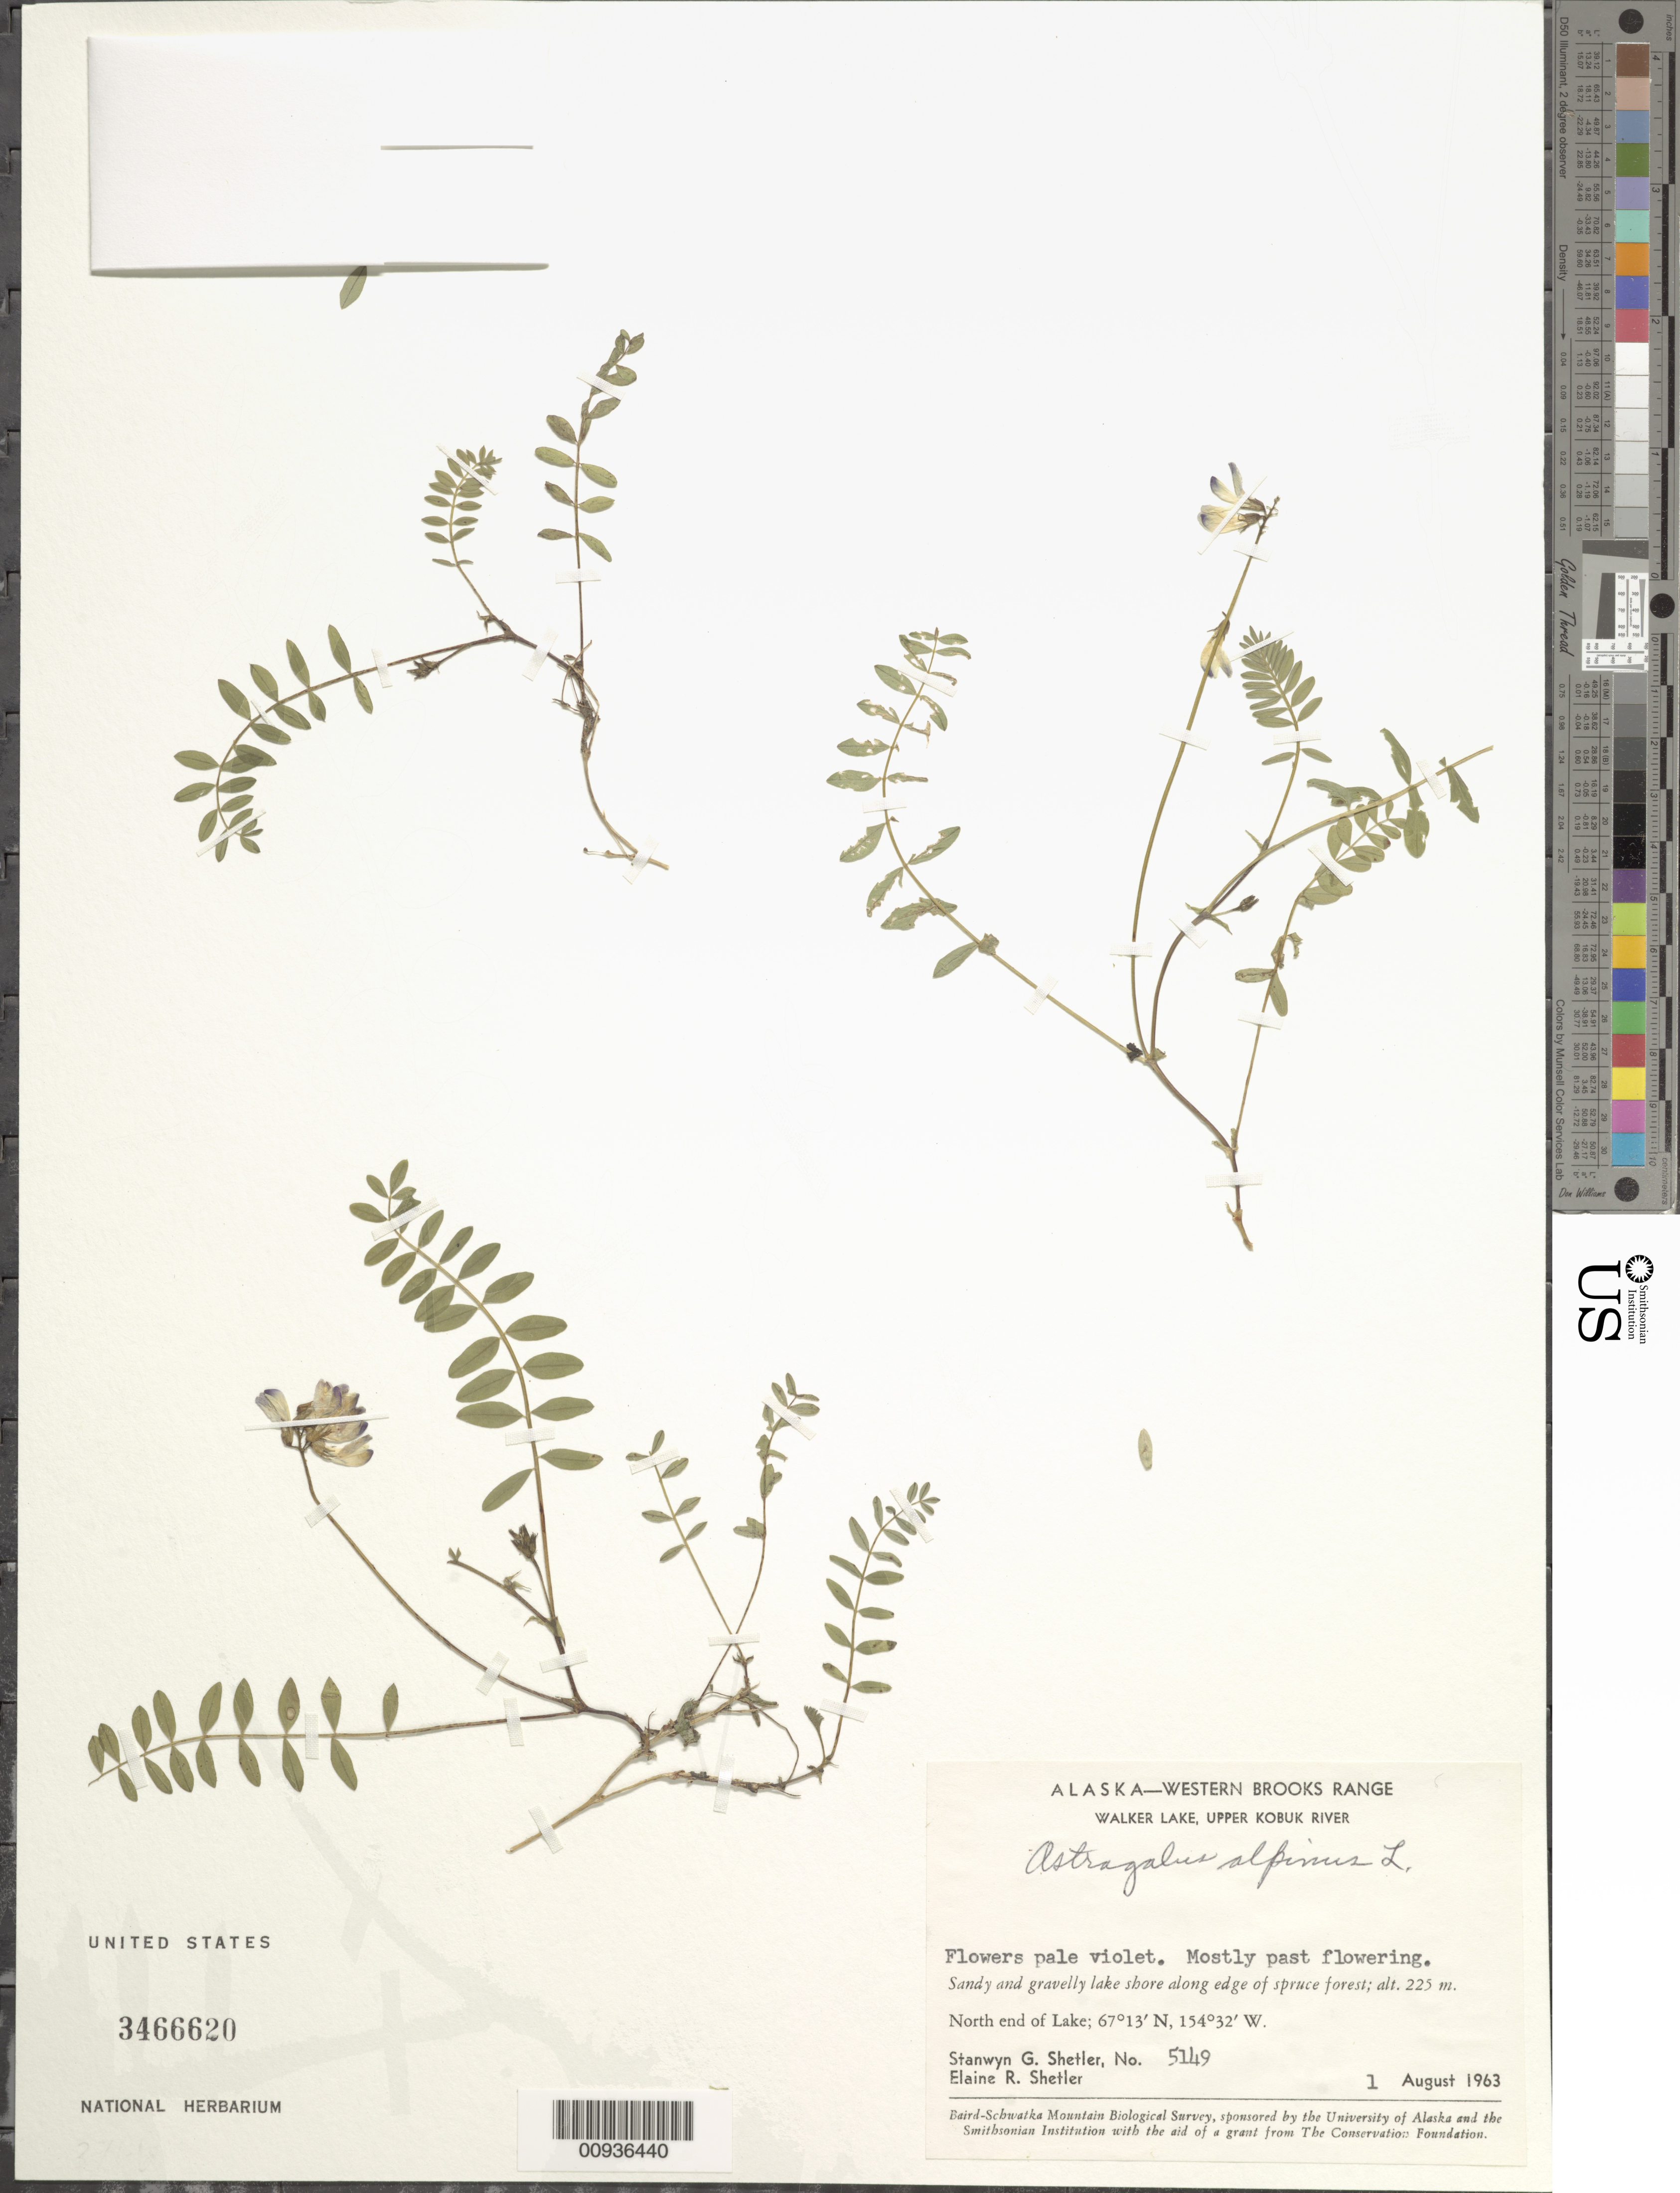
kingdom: Plantae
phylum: Tracheophyta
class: Magnoliopsida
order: Fabales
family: Fabaceae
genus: Astragalus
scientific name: Astragalus alpinus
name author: L.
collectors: S. Shetler & E. R. Shetler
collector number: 5149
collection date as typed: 01 Aug 1963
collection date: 1963-08-01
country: United States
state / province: Alaska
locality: North end of Walker Lake. Western Brooks Range, Upper Kobuk River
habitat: Sandy and gravelly lake shore along edge of spruce forest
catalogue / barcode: US 3466620